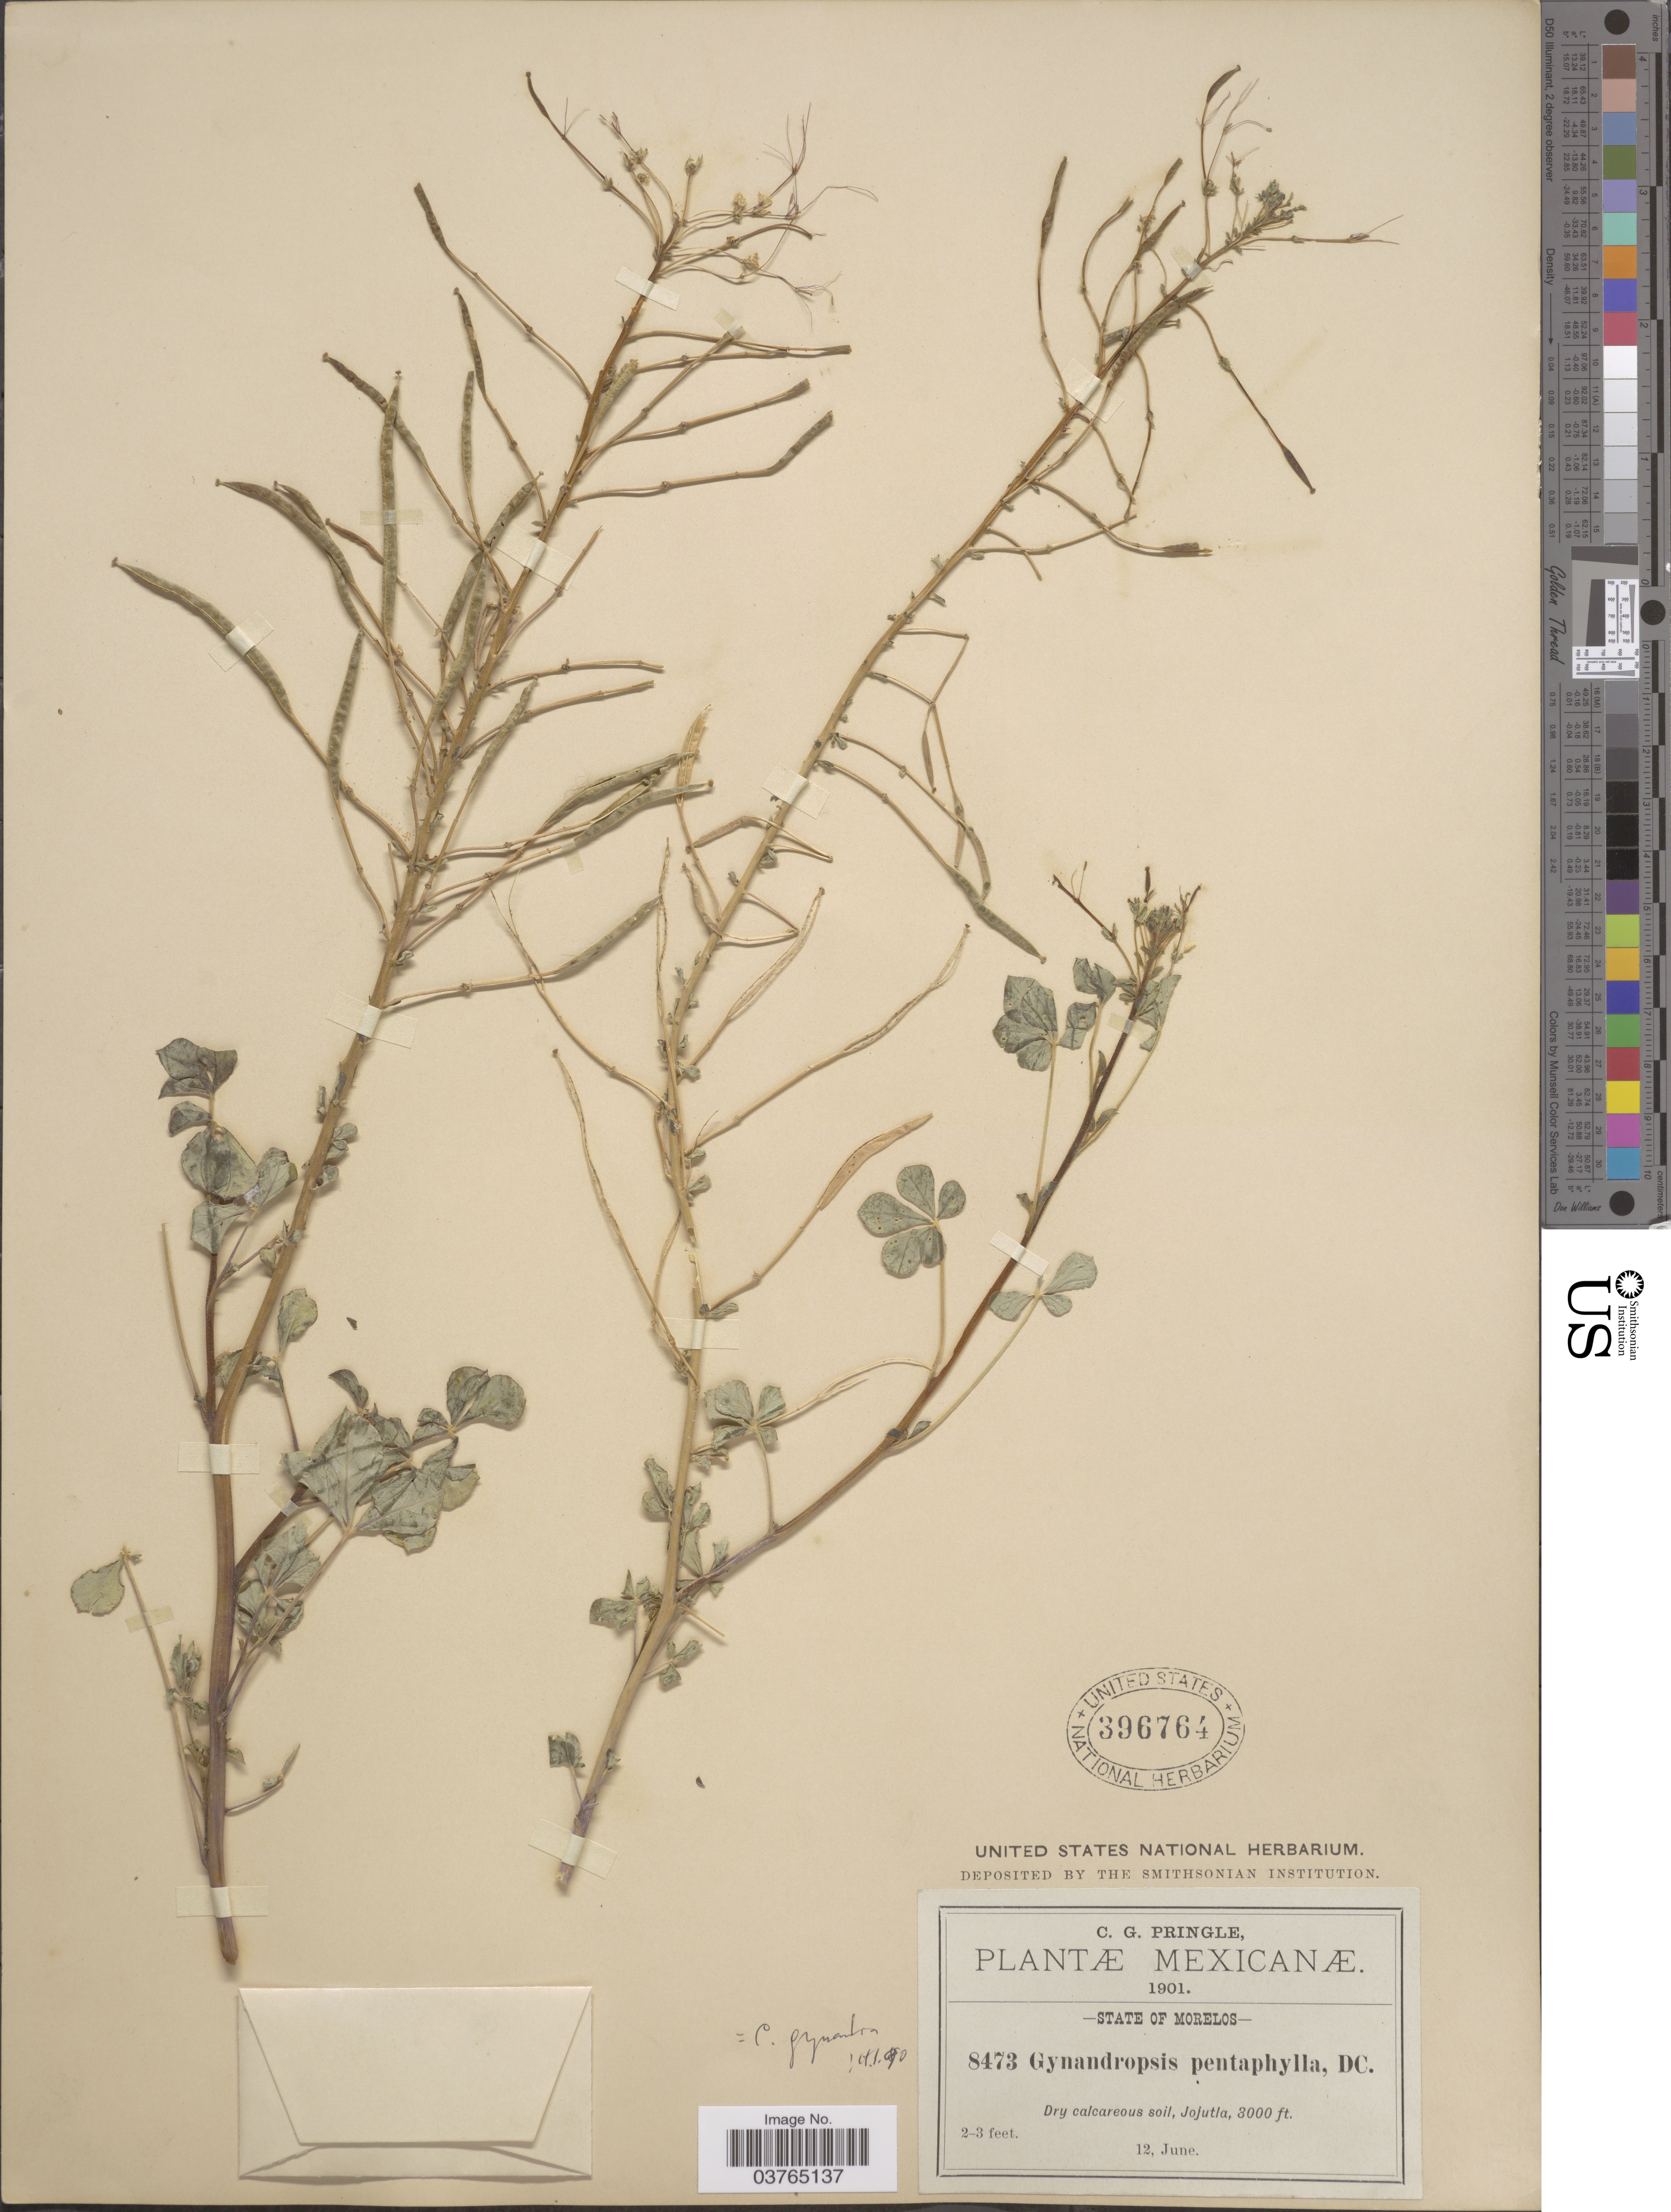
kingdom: Plantae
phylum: Tracheophyta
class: Magnoliopsida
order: Brassicales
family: Cleomaceae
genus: Gynandropsis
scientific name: Gynandropsis gynandra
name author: (L.) Briq.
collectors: C. G. Pringle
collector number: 8473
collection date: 1901-06-12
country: Mexico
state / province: Morelos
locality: Jojutla.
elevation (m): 914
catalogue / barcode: US 396764